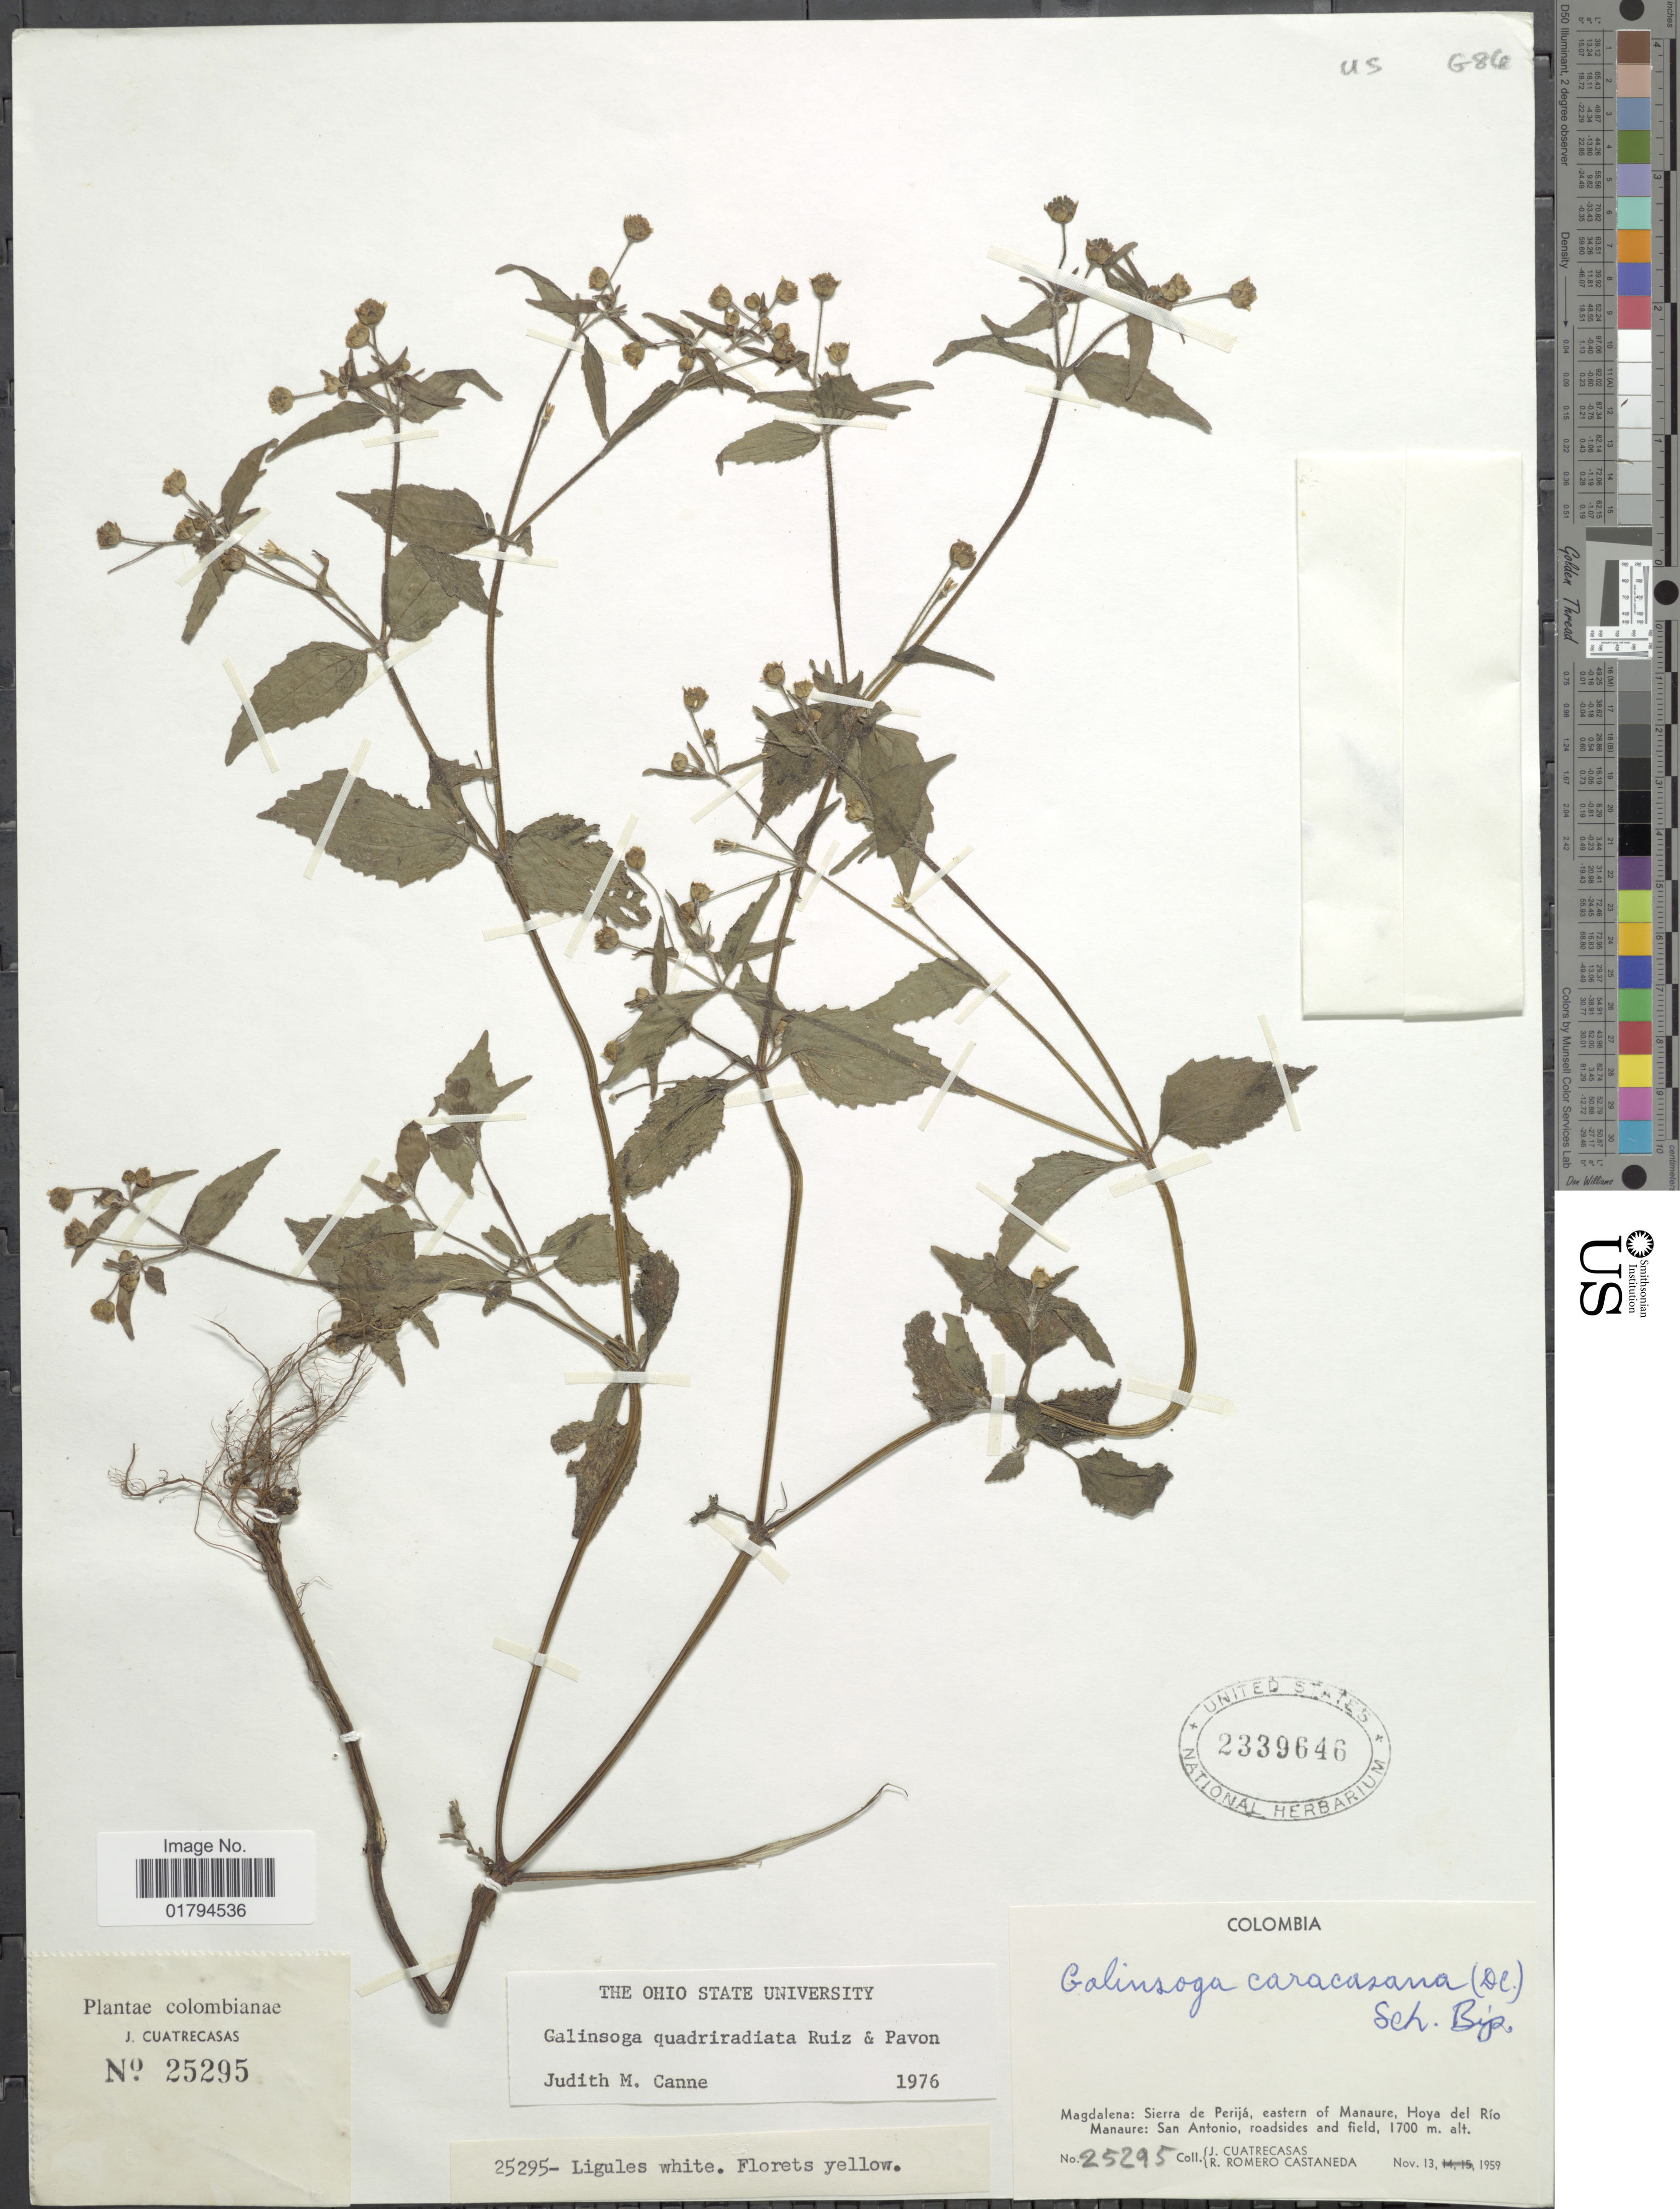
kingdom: Plantae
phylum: Tracheophyta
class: Magnoliopsida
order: Asterales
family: Asteraceae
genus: Galinsoga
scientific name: Galinsoga quadriradiata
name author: Ruiz & Pav.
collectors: J. Cuatrecasas & R. Romero Castañeda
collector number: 25295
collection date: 1959-11-13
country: Colombia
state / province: Magdalena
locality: Serra de Perija, eastern of Manaure, Hoya del Rio Manaure: San Antonio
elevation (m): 1700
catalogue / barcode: US 2339646